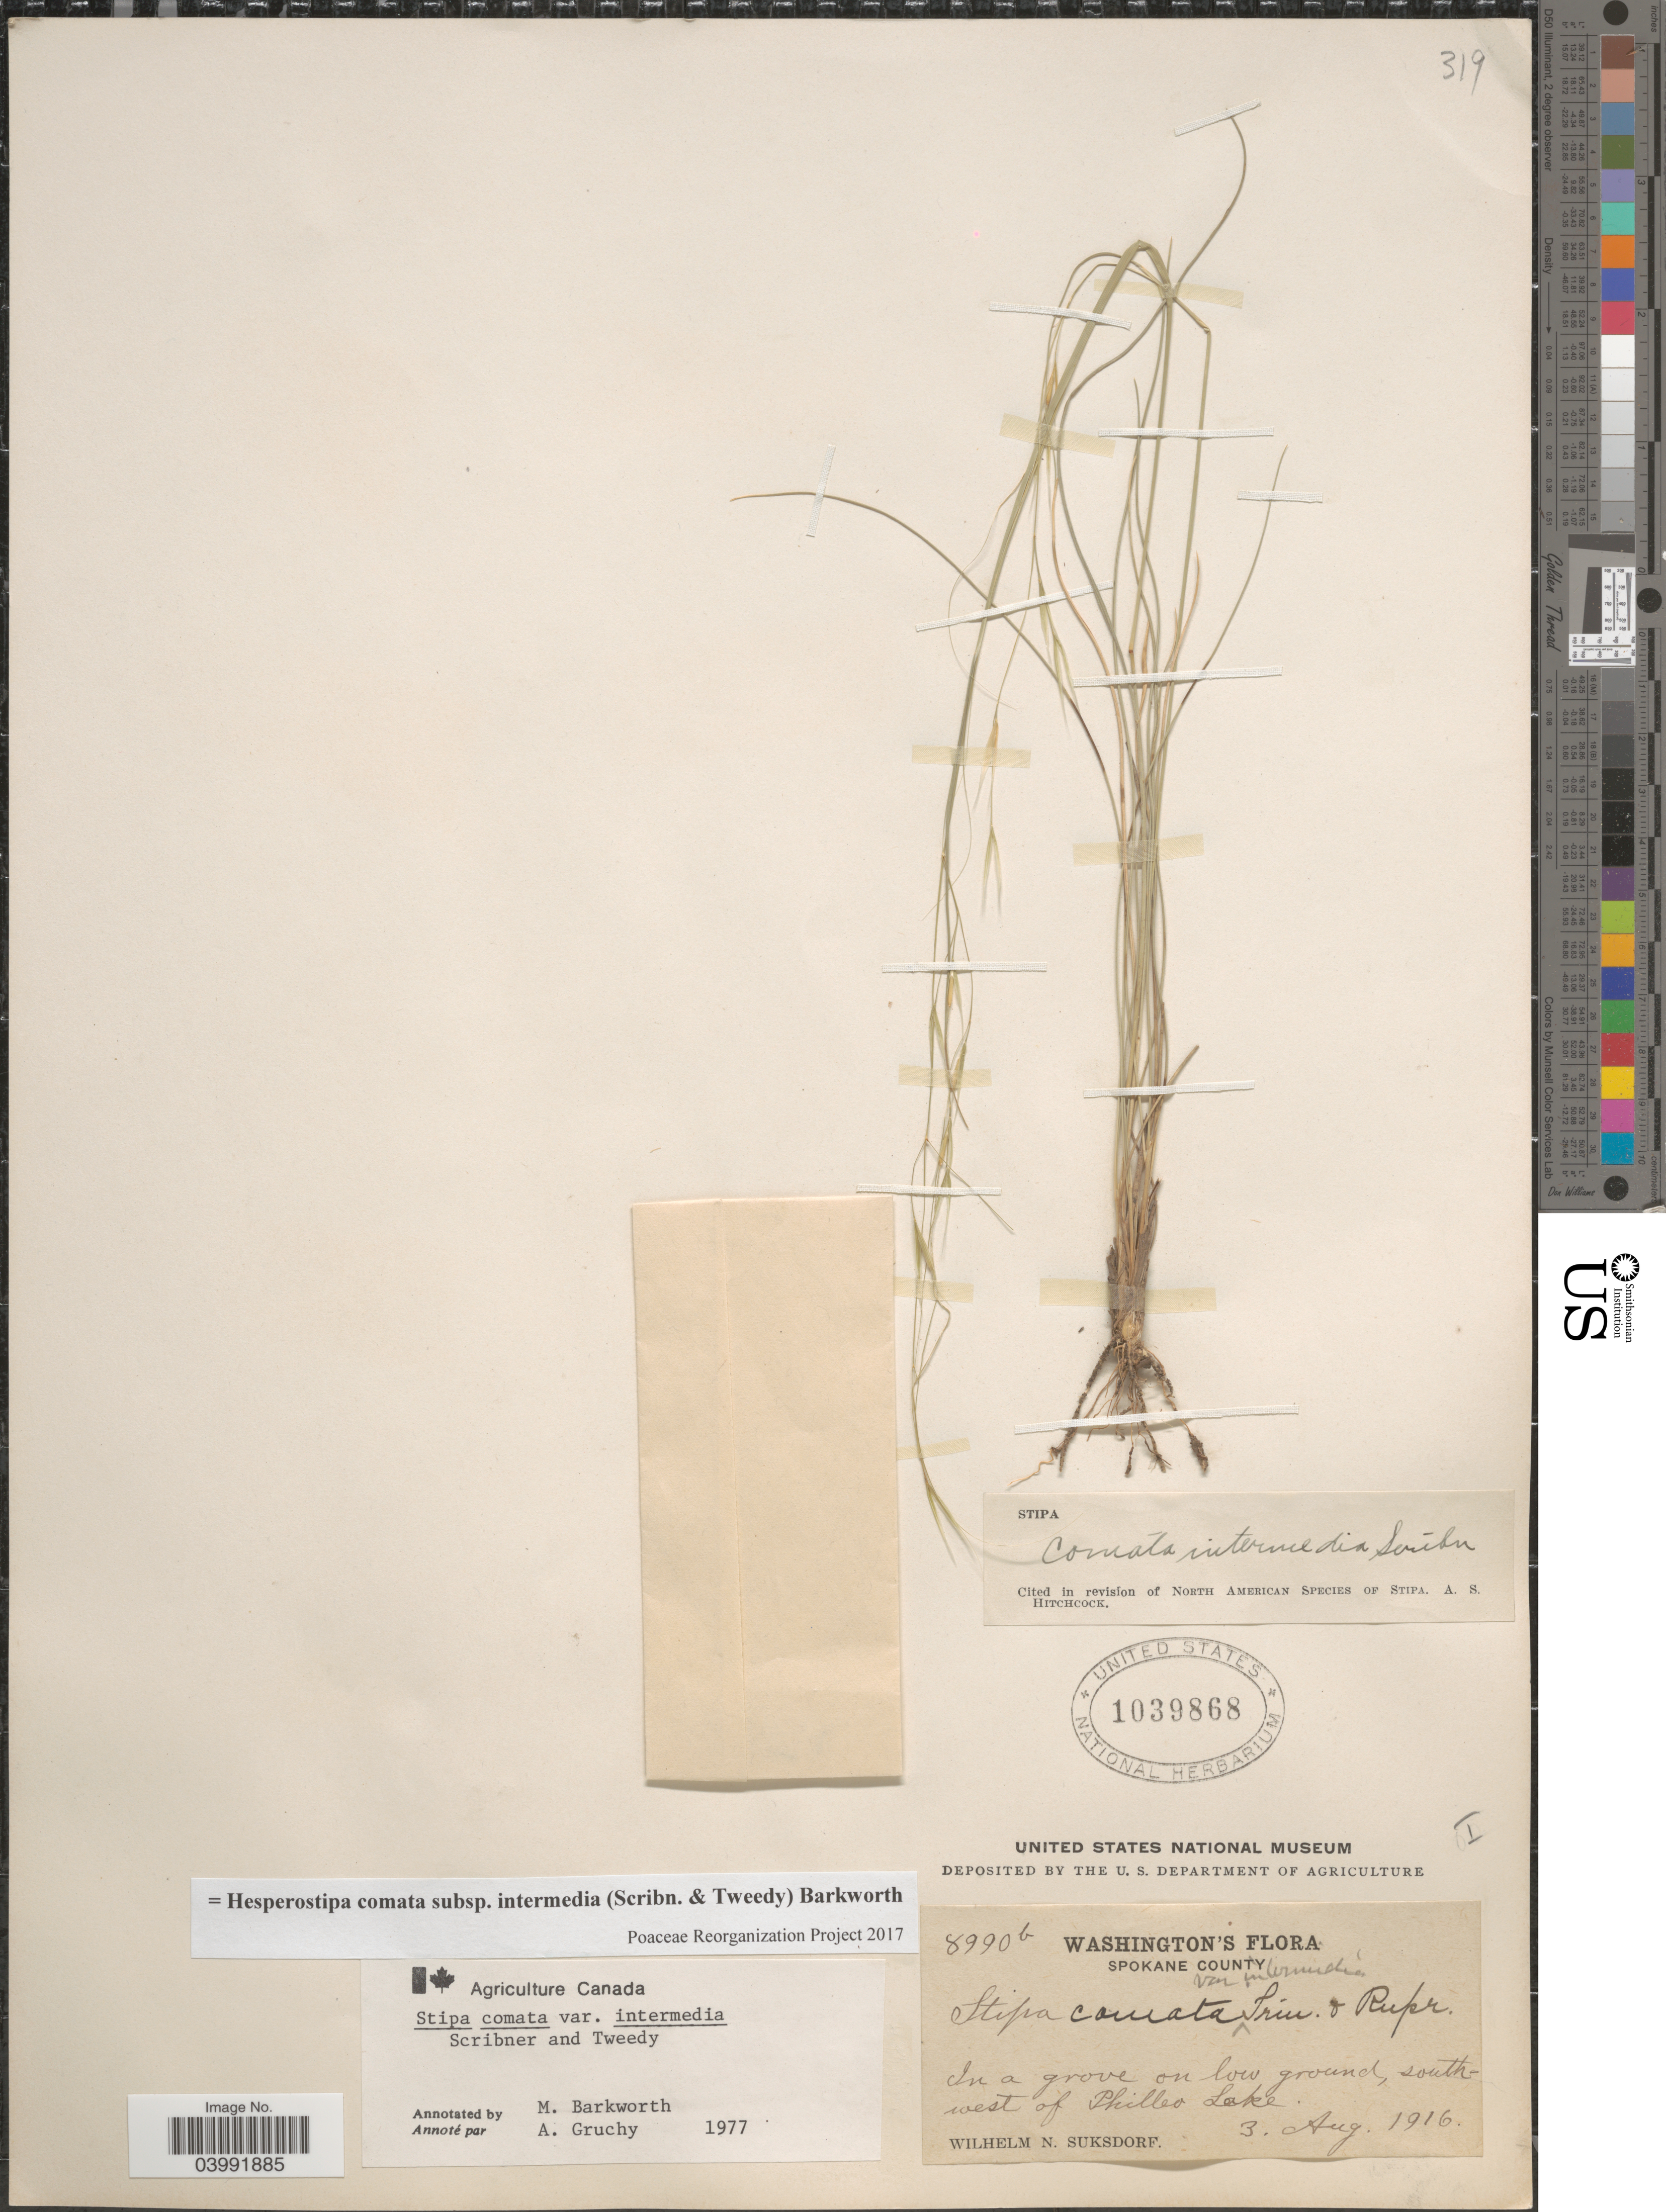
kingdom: Plantae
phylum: Tracheophyta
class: Liliopsida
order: Poales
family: Poaceae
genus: Hesperostipa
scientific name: Hesperostipa comata subsp. intermedia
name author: (Scribn. & Tweedy) Barkworth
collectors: W. N. Suksdorf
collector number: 8990b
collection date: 1916-08-03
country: United States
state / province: Washington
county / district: Spokane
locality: Spokane County. In a grove on low ground, southwest of Philleo Lake.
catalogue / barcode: US 1039868